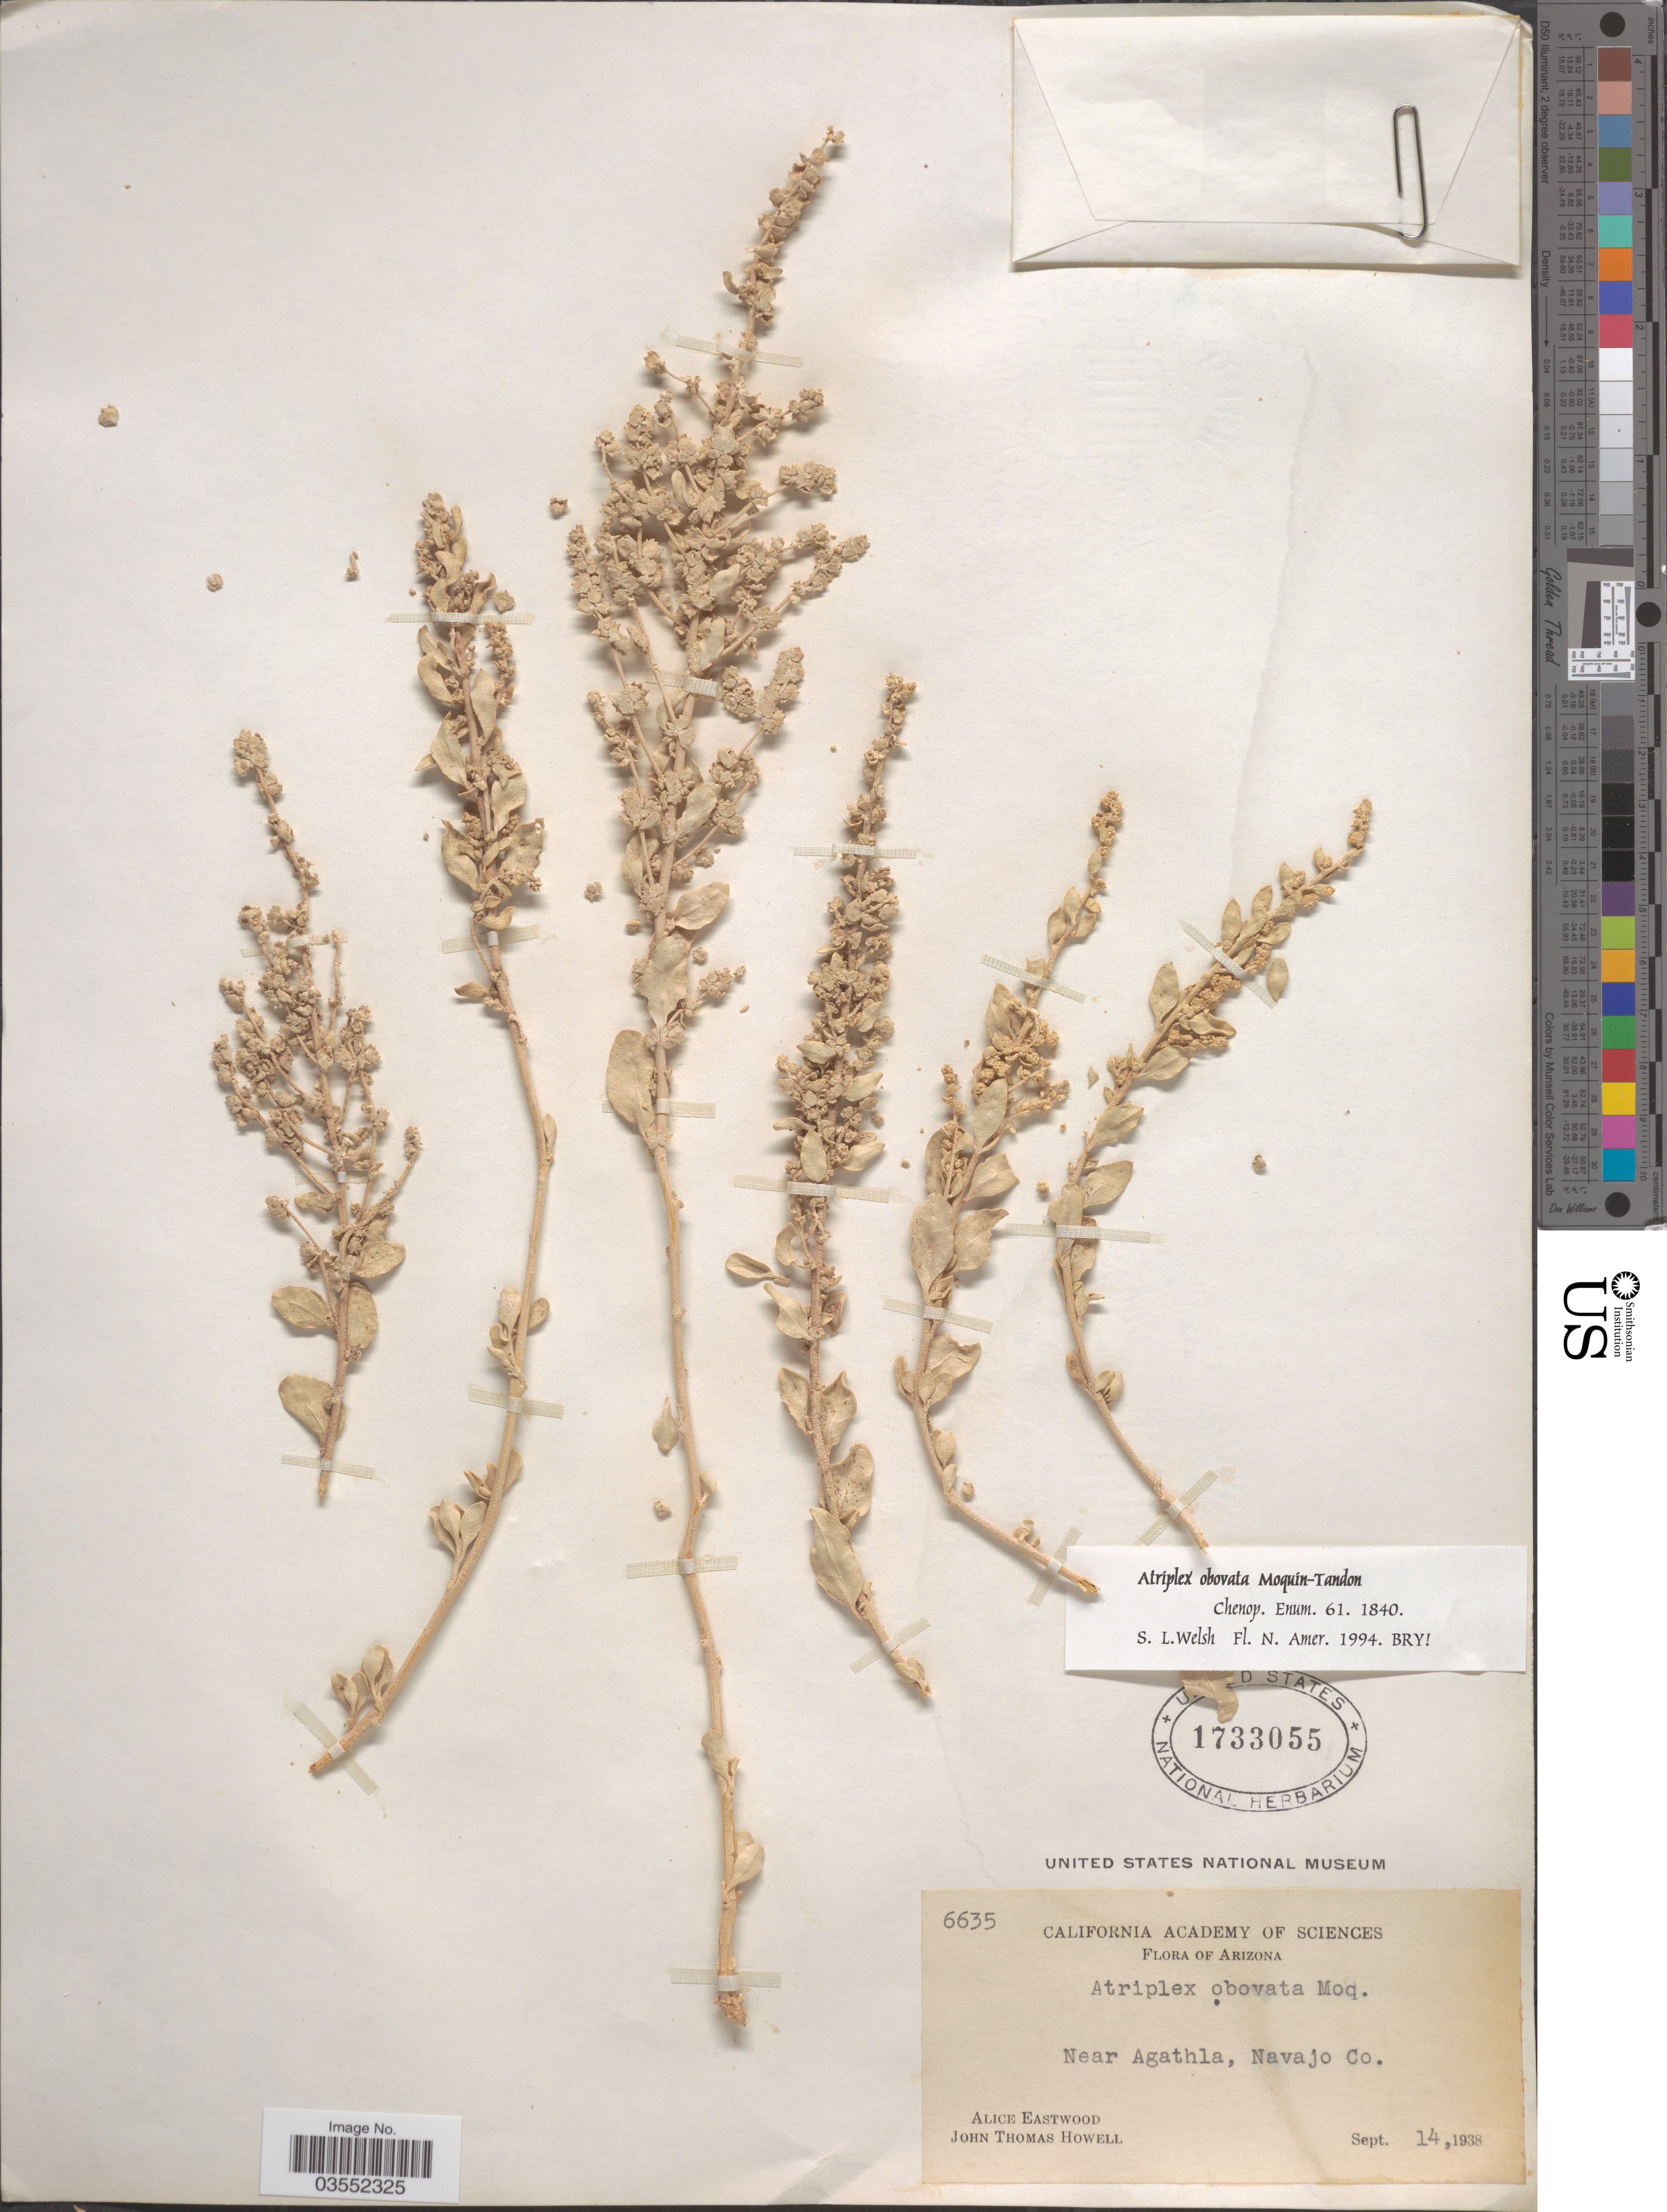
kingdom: Plantae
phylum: Tracheophyta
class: Magnoliopsida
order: Caryophyllales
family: Amaranthaceae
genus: Atriplex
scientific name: Atriplex obovata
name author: Moq.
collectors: A. Eastwood & J. T. Howell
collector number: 6635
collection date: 1938-09-14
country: United States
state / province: Arizona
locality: Near Agathla, Navajo Co.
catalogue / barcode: US 1733055